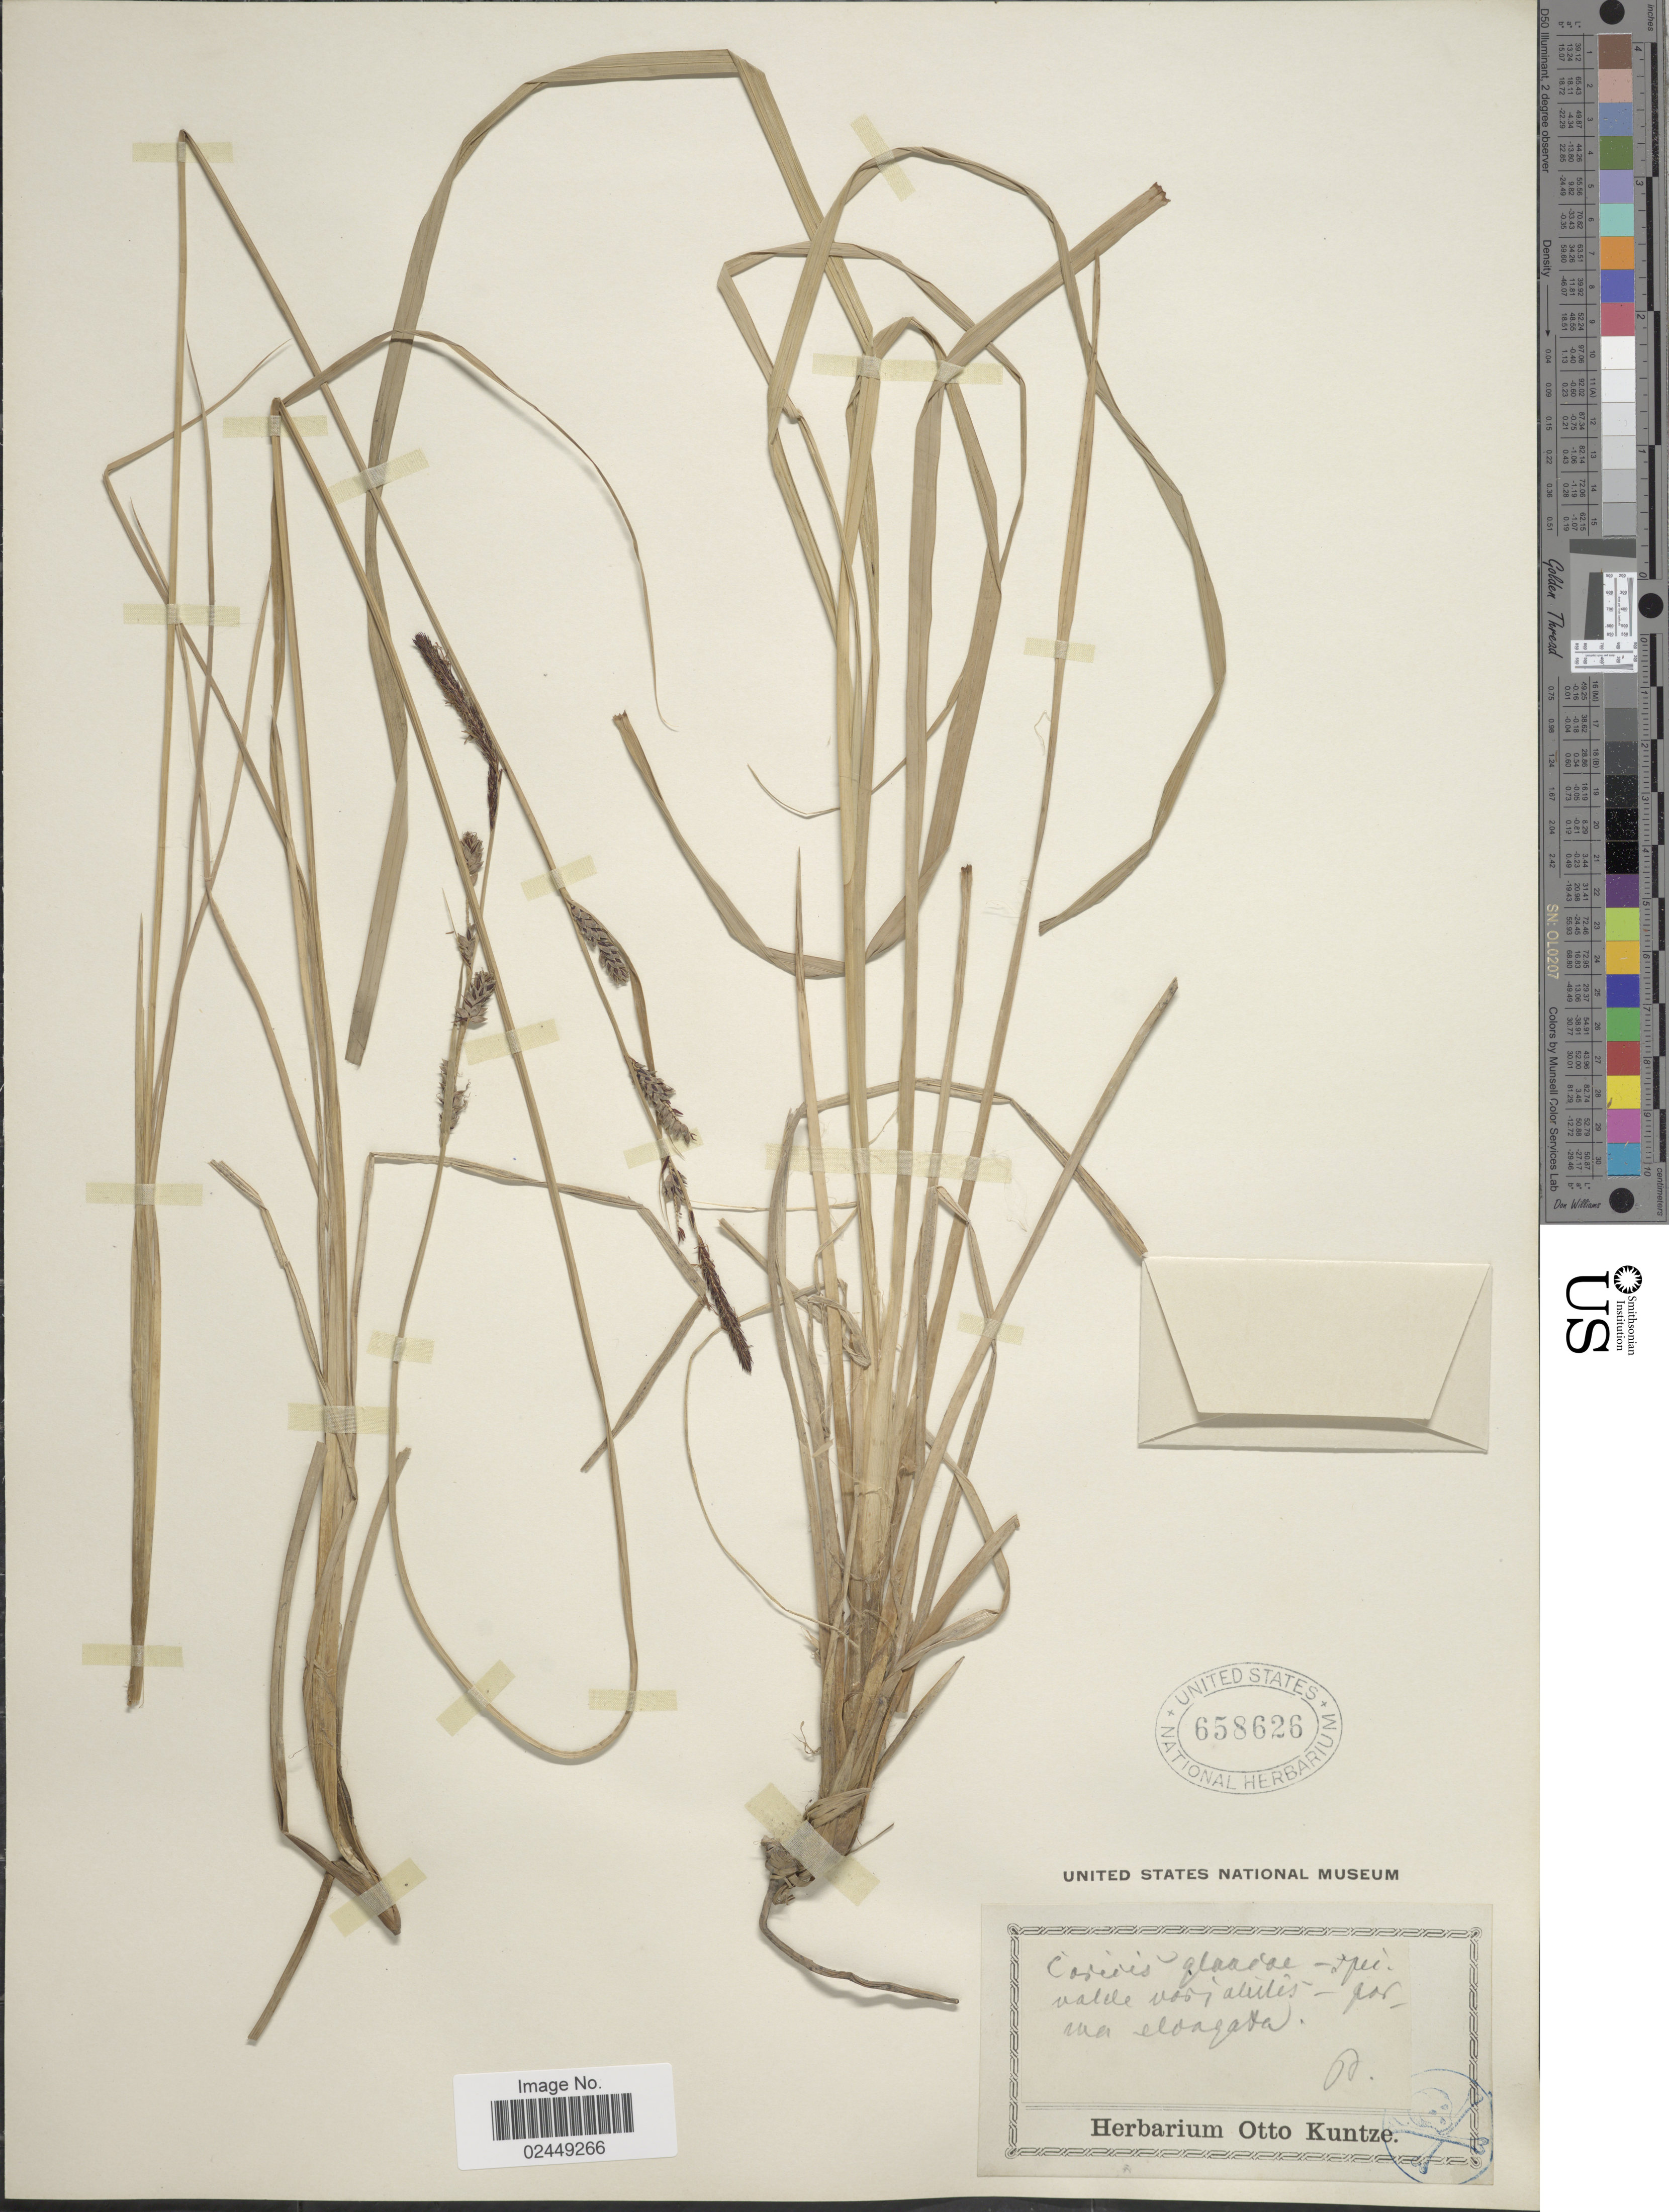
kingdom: Plantae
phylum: Tracheophyta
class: Liliopsida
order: Poales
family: Cyperaceae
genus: Carex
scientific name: Carex glareosa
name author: Schkuhr ex Wahlenb.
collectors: ex herb. Otto Kuntze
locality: Valde vorialules, por una edaqata [interpreted]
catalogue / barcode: US 658626